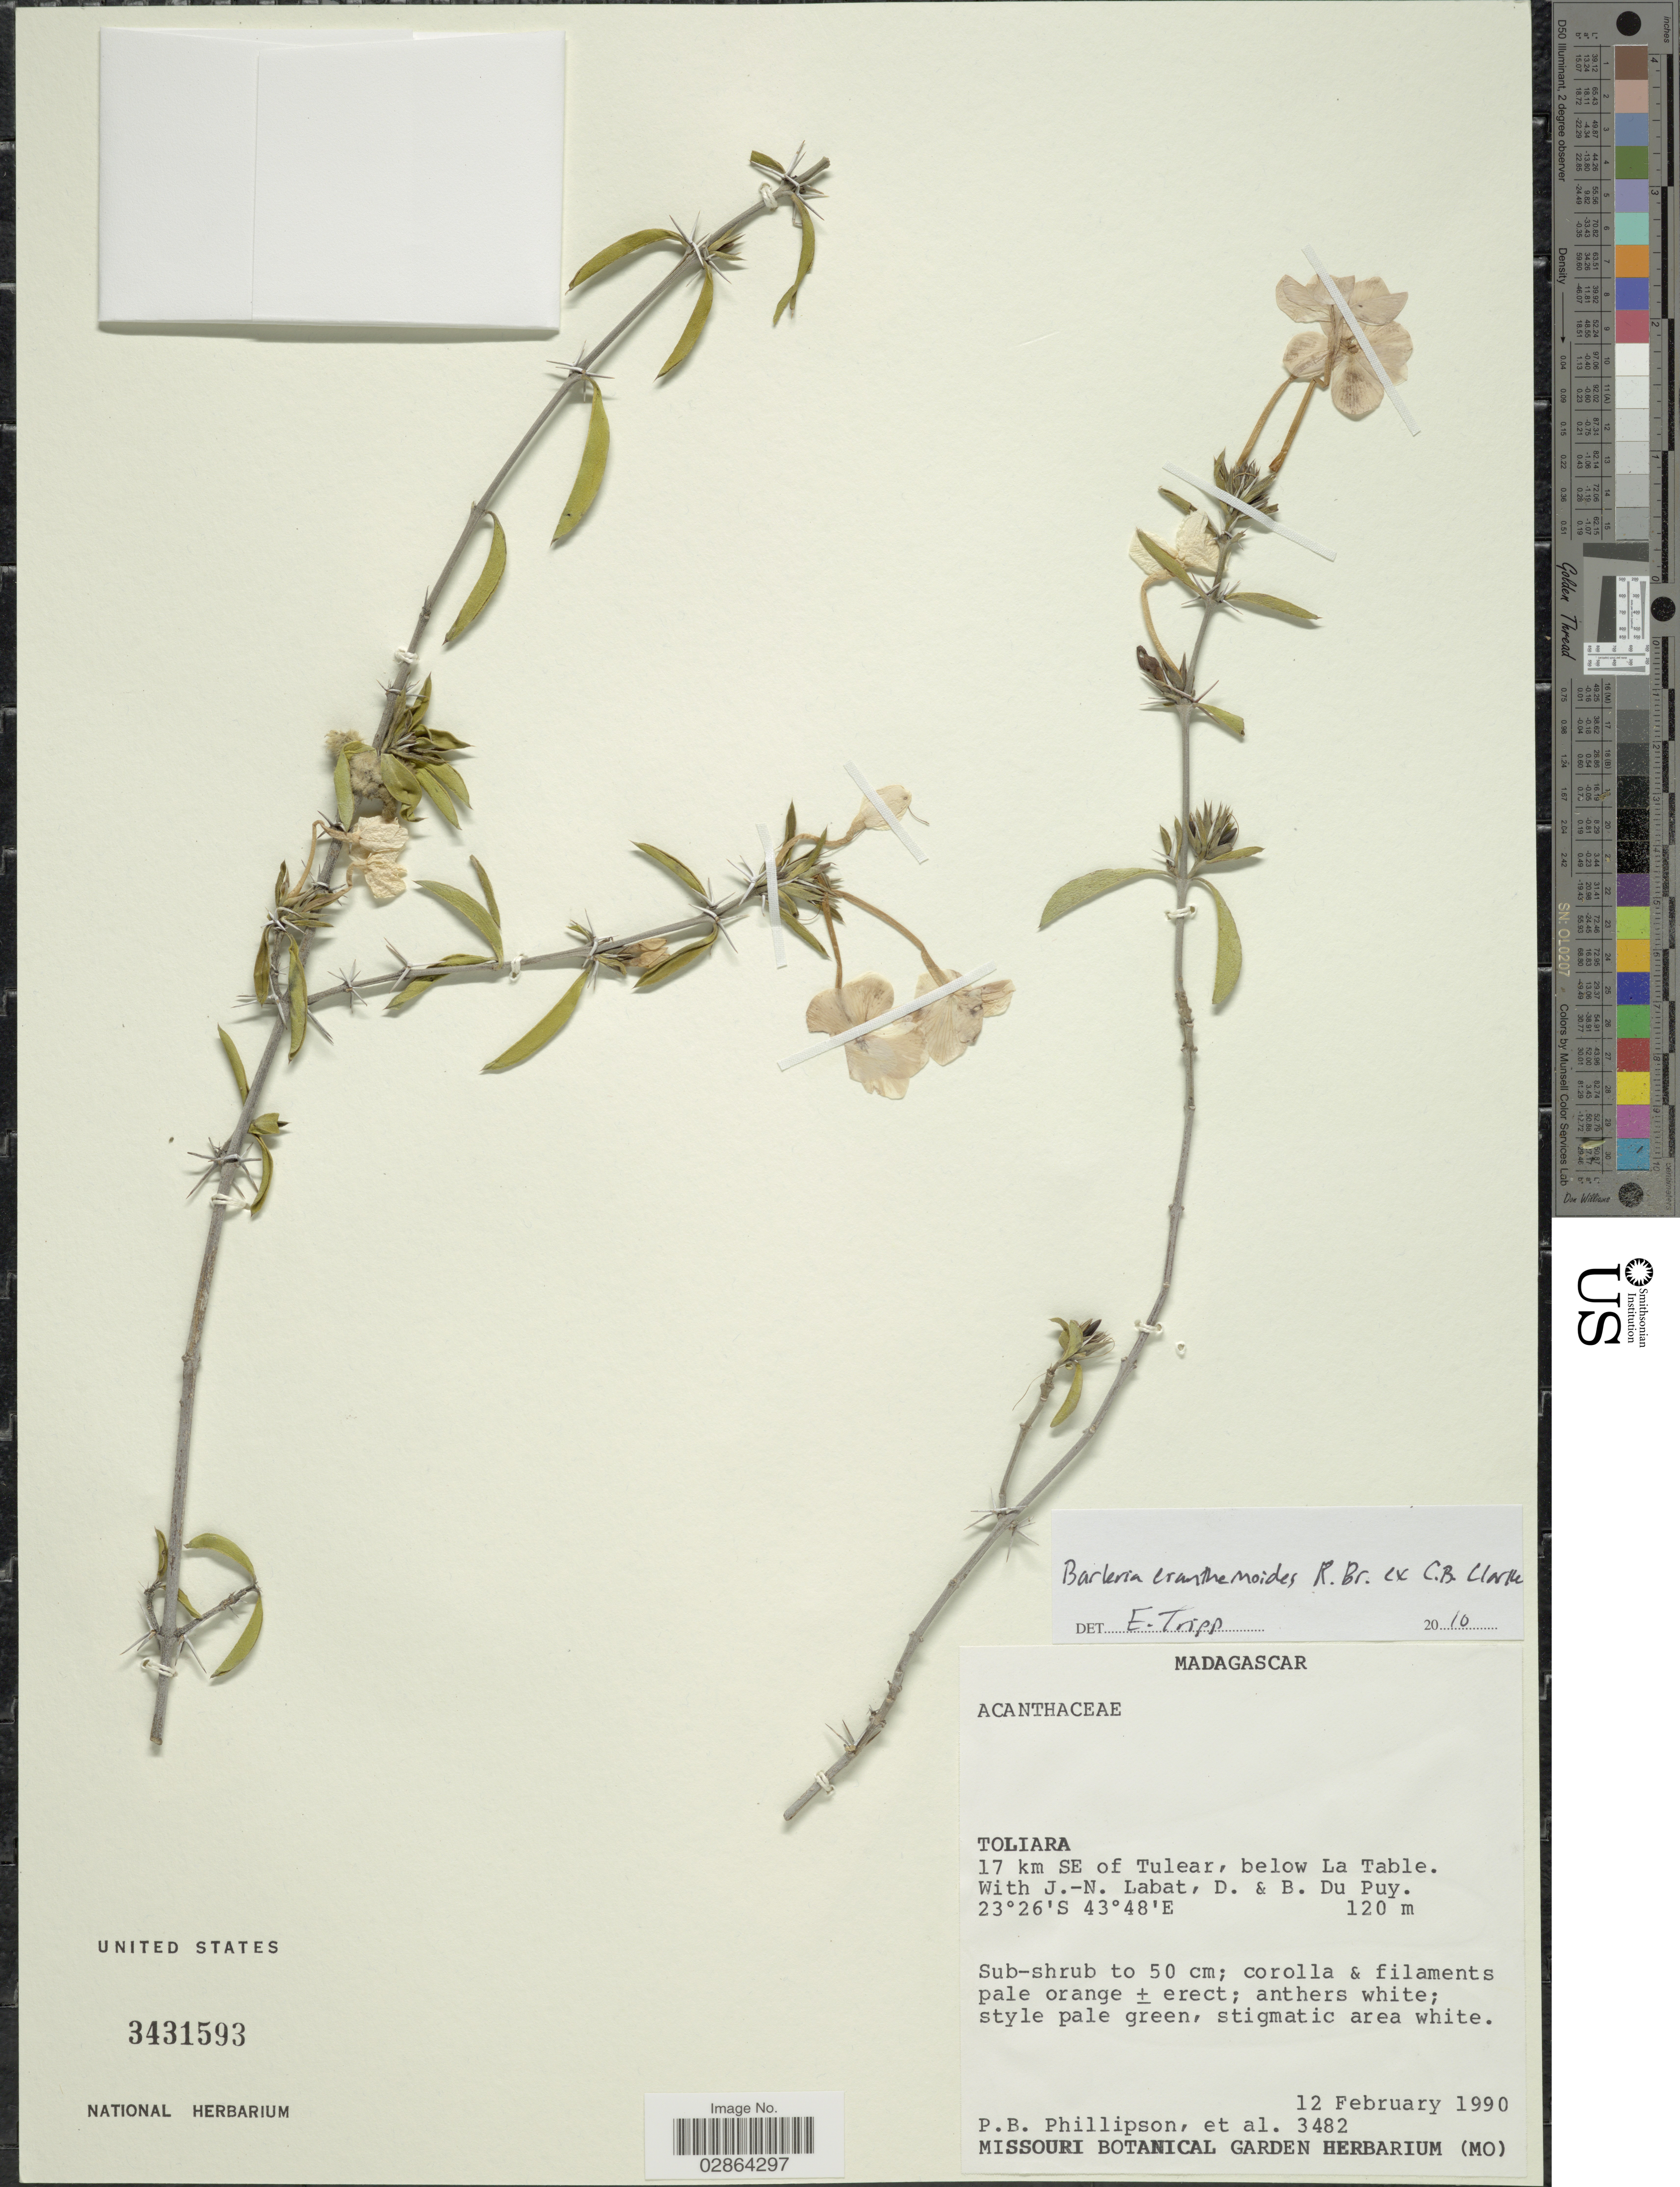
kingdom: Plantae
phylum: Tracheophyta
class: Magnoliopsida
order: Lamiales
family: Acanthaceae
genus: Barleria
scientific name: Barleria eranthemoides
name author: R. Br. ex C.B. Clarke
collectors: P. B. Phillipson & et al.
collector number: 3482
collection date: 1990-02-12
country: Madagascar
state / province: Atsimo-Andrefana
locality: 17 km SE of Tulear, below La Table.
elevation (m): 120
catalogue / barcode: US 3431593